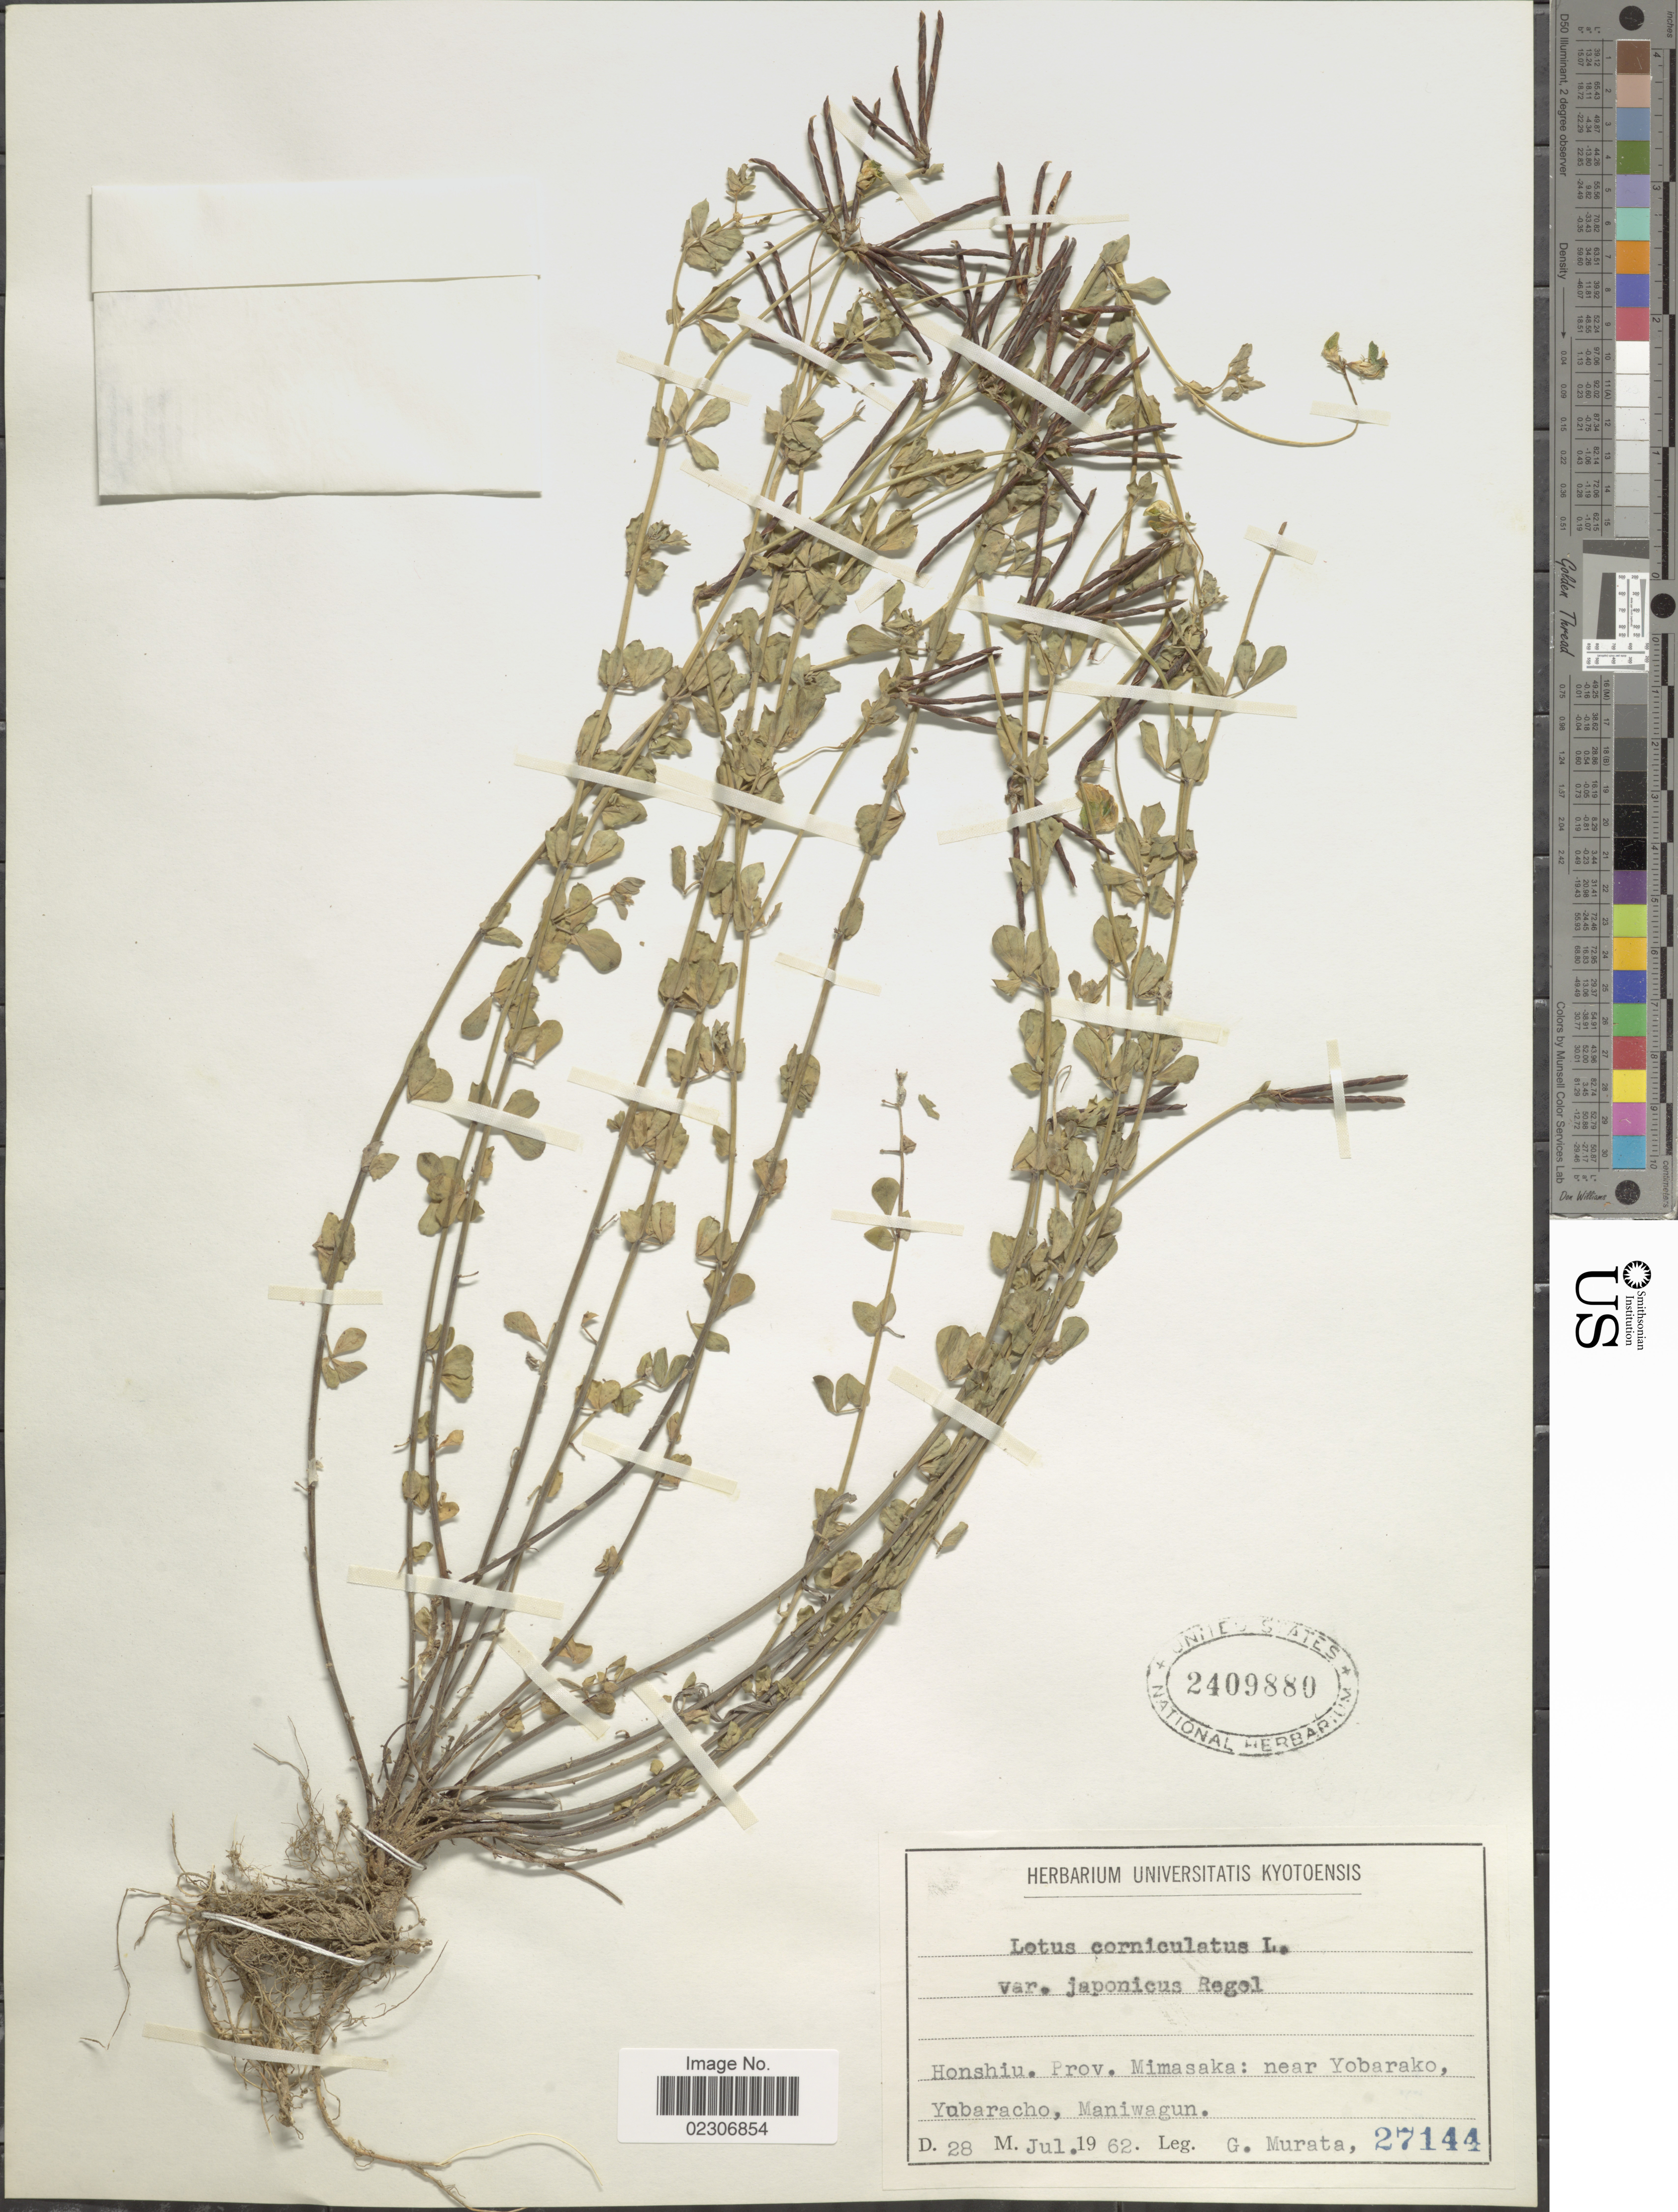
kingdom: Plantae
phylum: Tracheophyta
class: Magnoliopsida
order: Fabales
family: Fabaceae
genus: Lotus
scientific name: Lotus corniculatus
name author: L.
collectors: G. Murata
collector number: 27144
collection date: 1962-07-28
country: Japan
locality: Honshiu, Prov. Mimasaka: near Yobarako, Yubaracho, Maniwagun.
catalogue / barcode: US 2409880